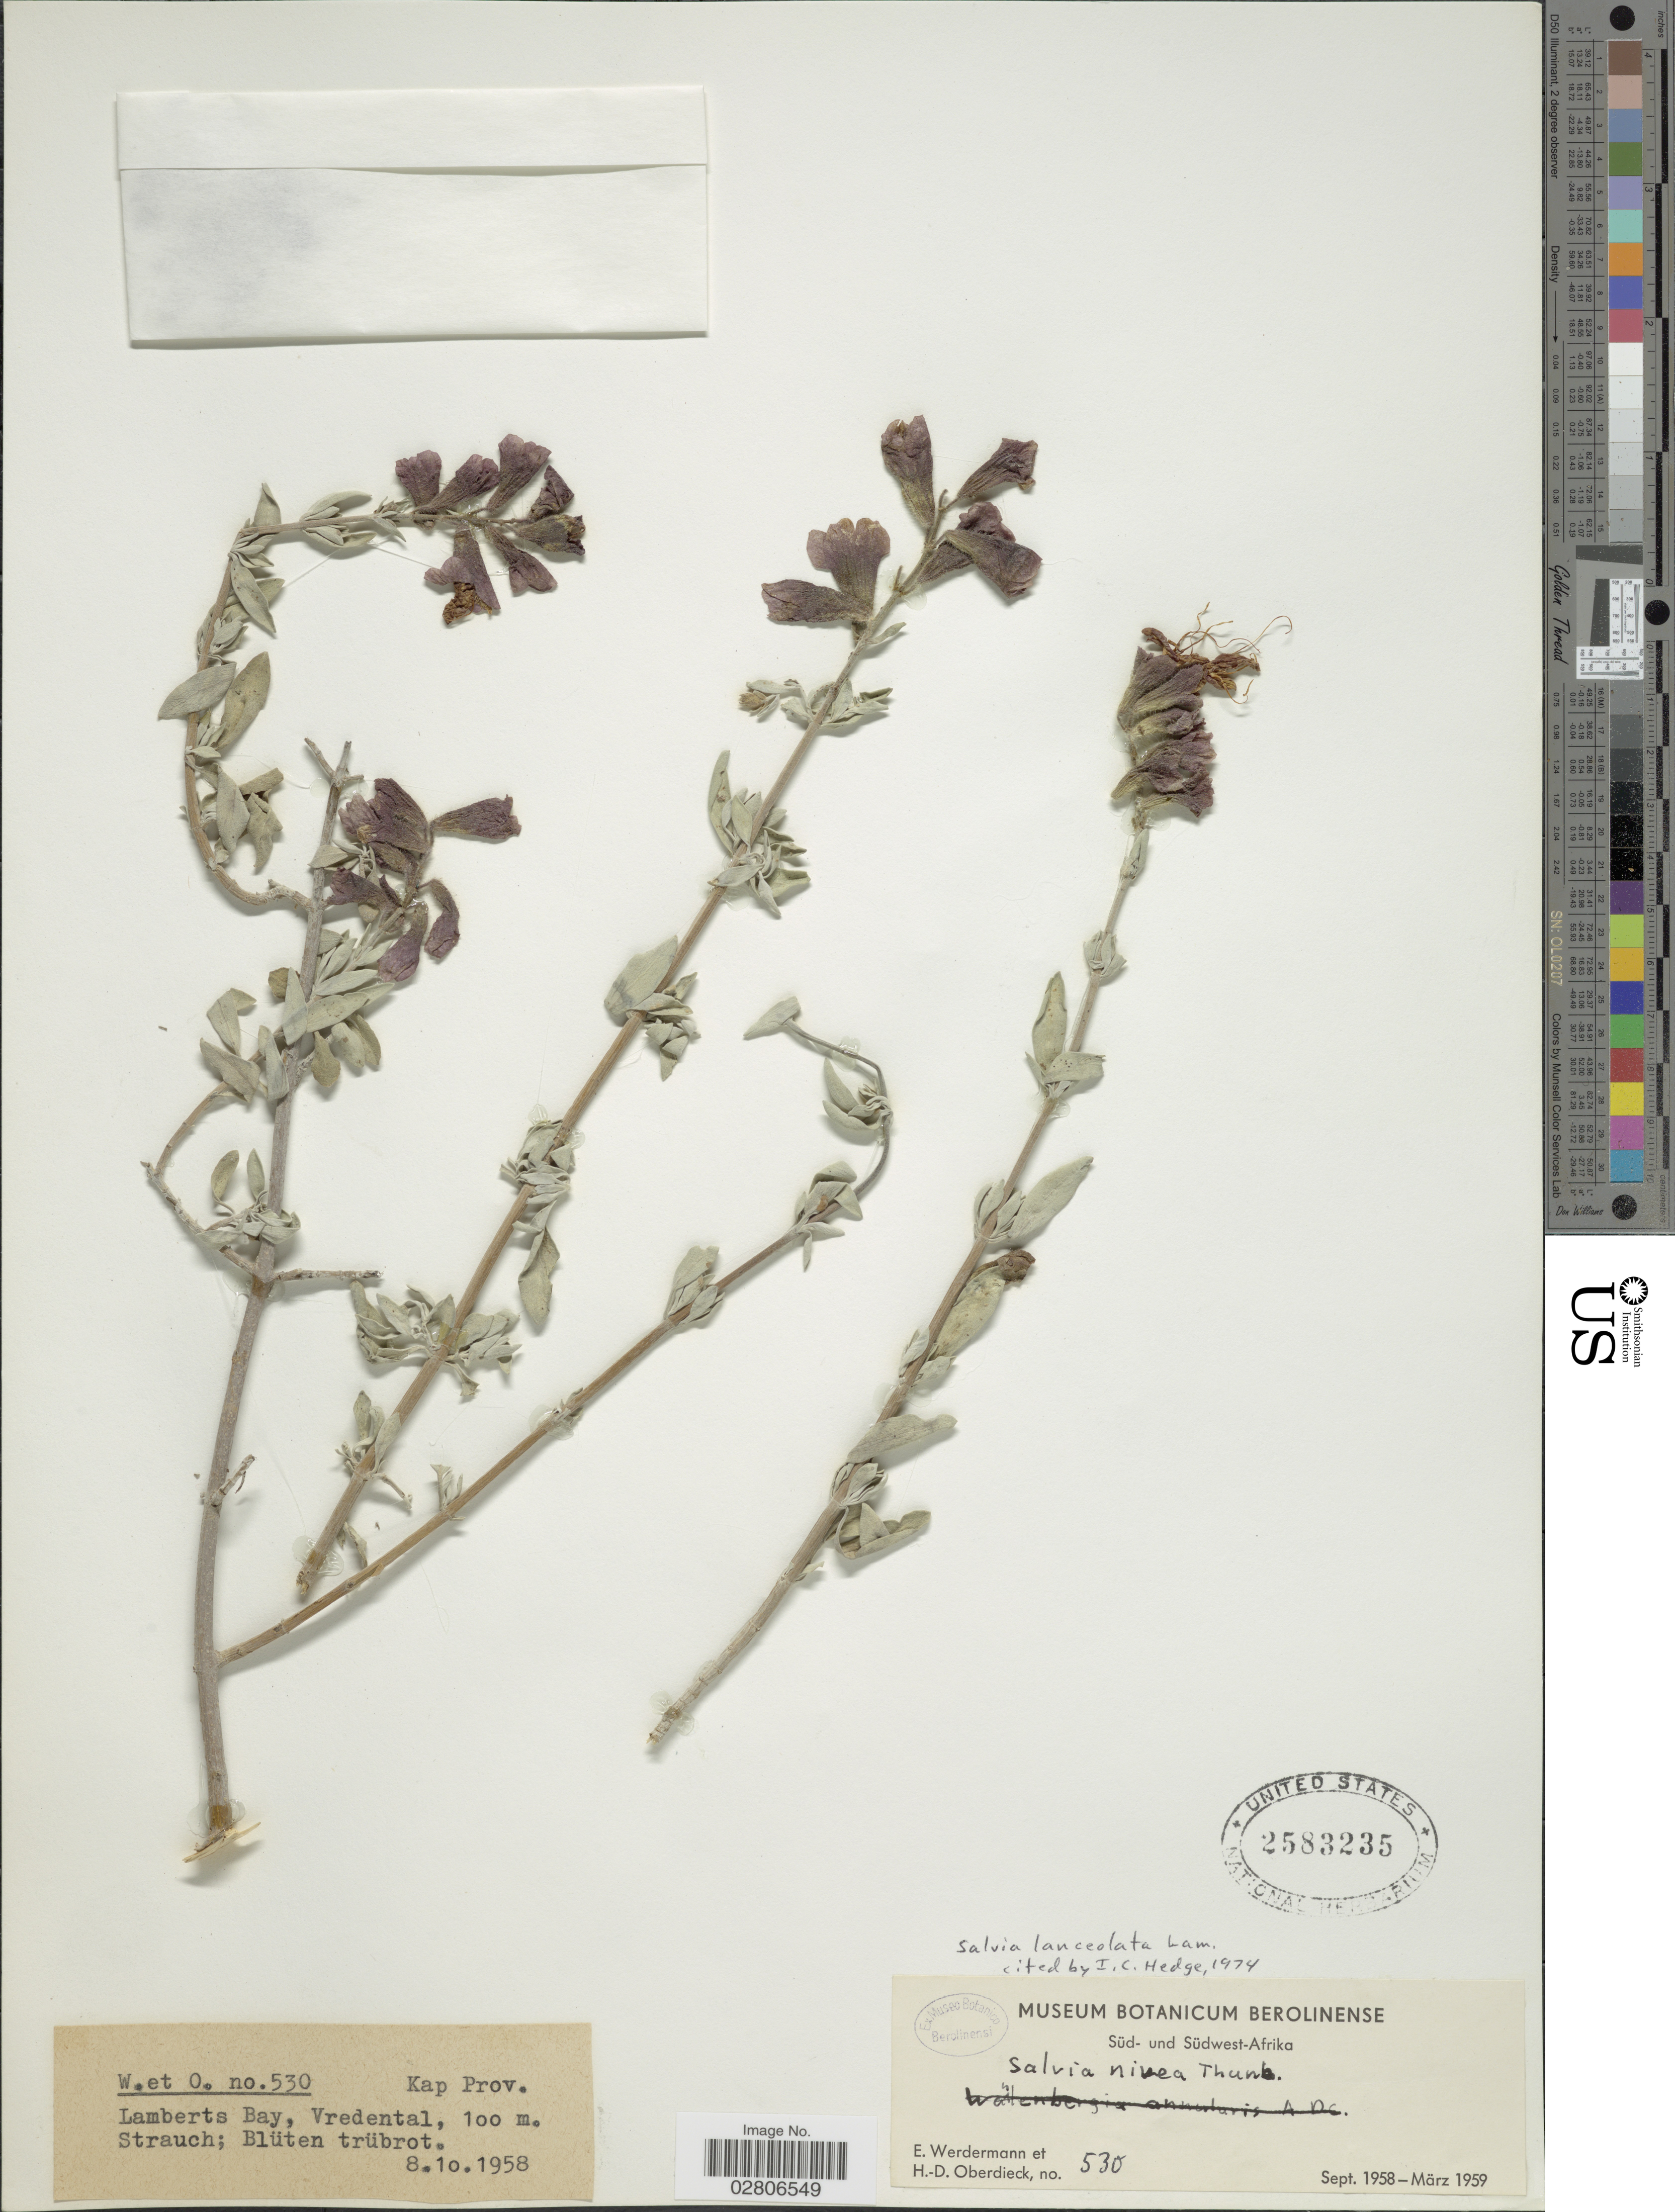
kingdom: Plantae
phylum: Tracheophyta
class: Magnoliopsida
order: Lamiales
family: Lamiaceae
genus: Salvia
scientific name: Salvia lanceolata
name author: Brouss.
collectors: E. Werdermann & H. Oberdieck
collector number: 8530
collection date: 1958-10-08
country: South Africa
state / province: Western Cape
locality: Kap Prov., Lamberts Bay, Vredental.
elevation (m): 100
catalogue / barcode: US 2583235